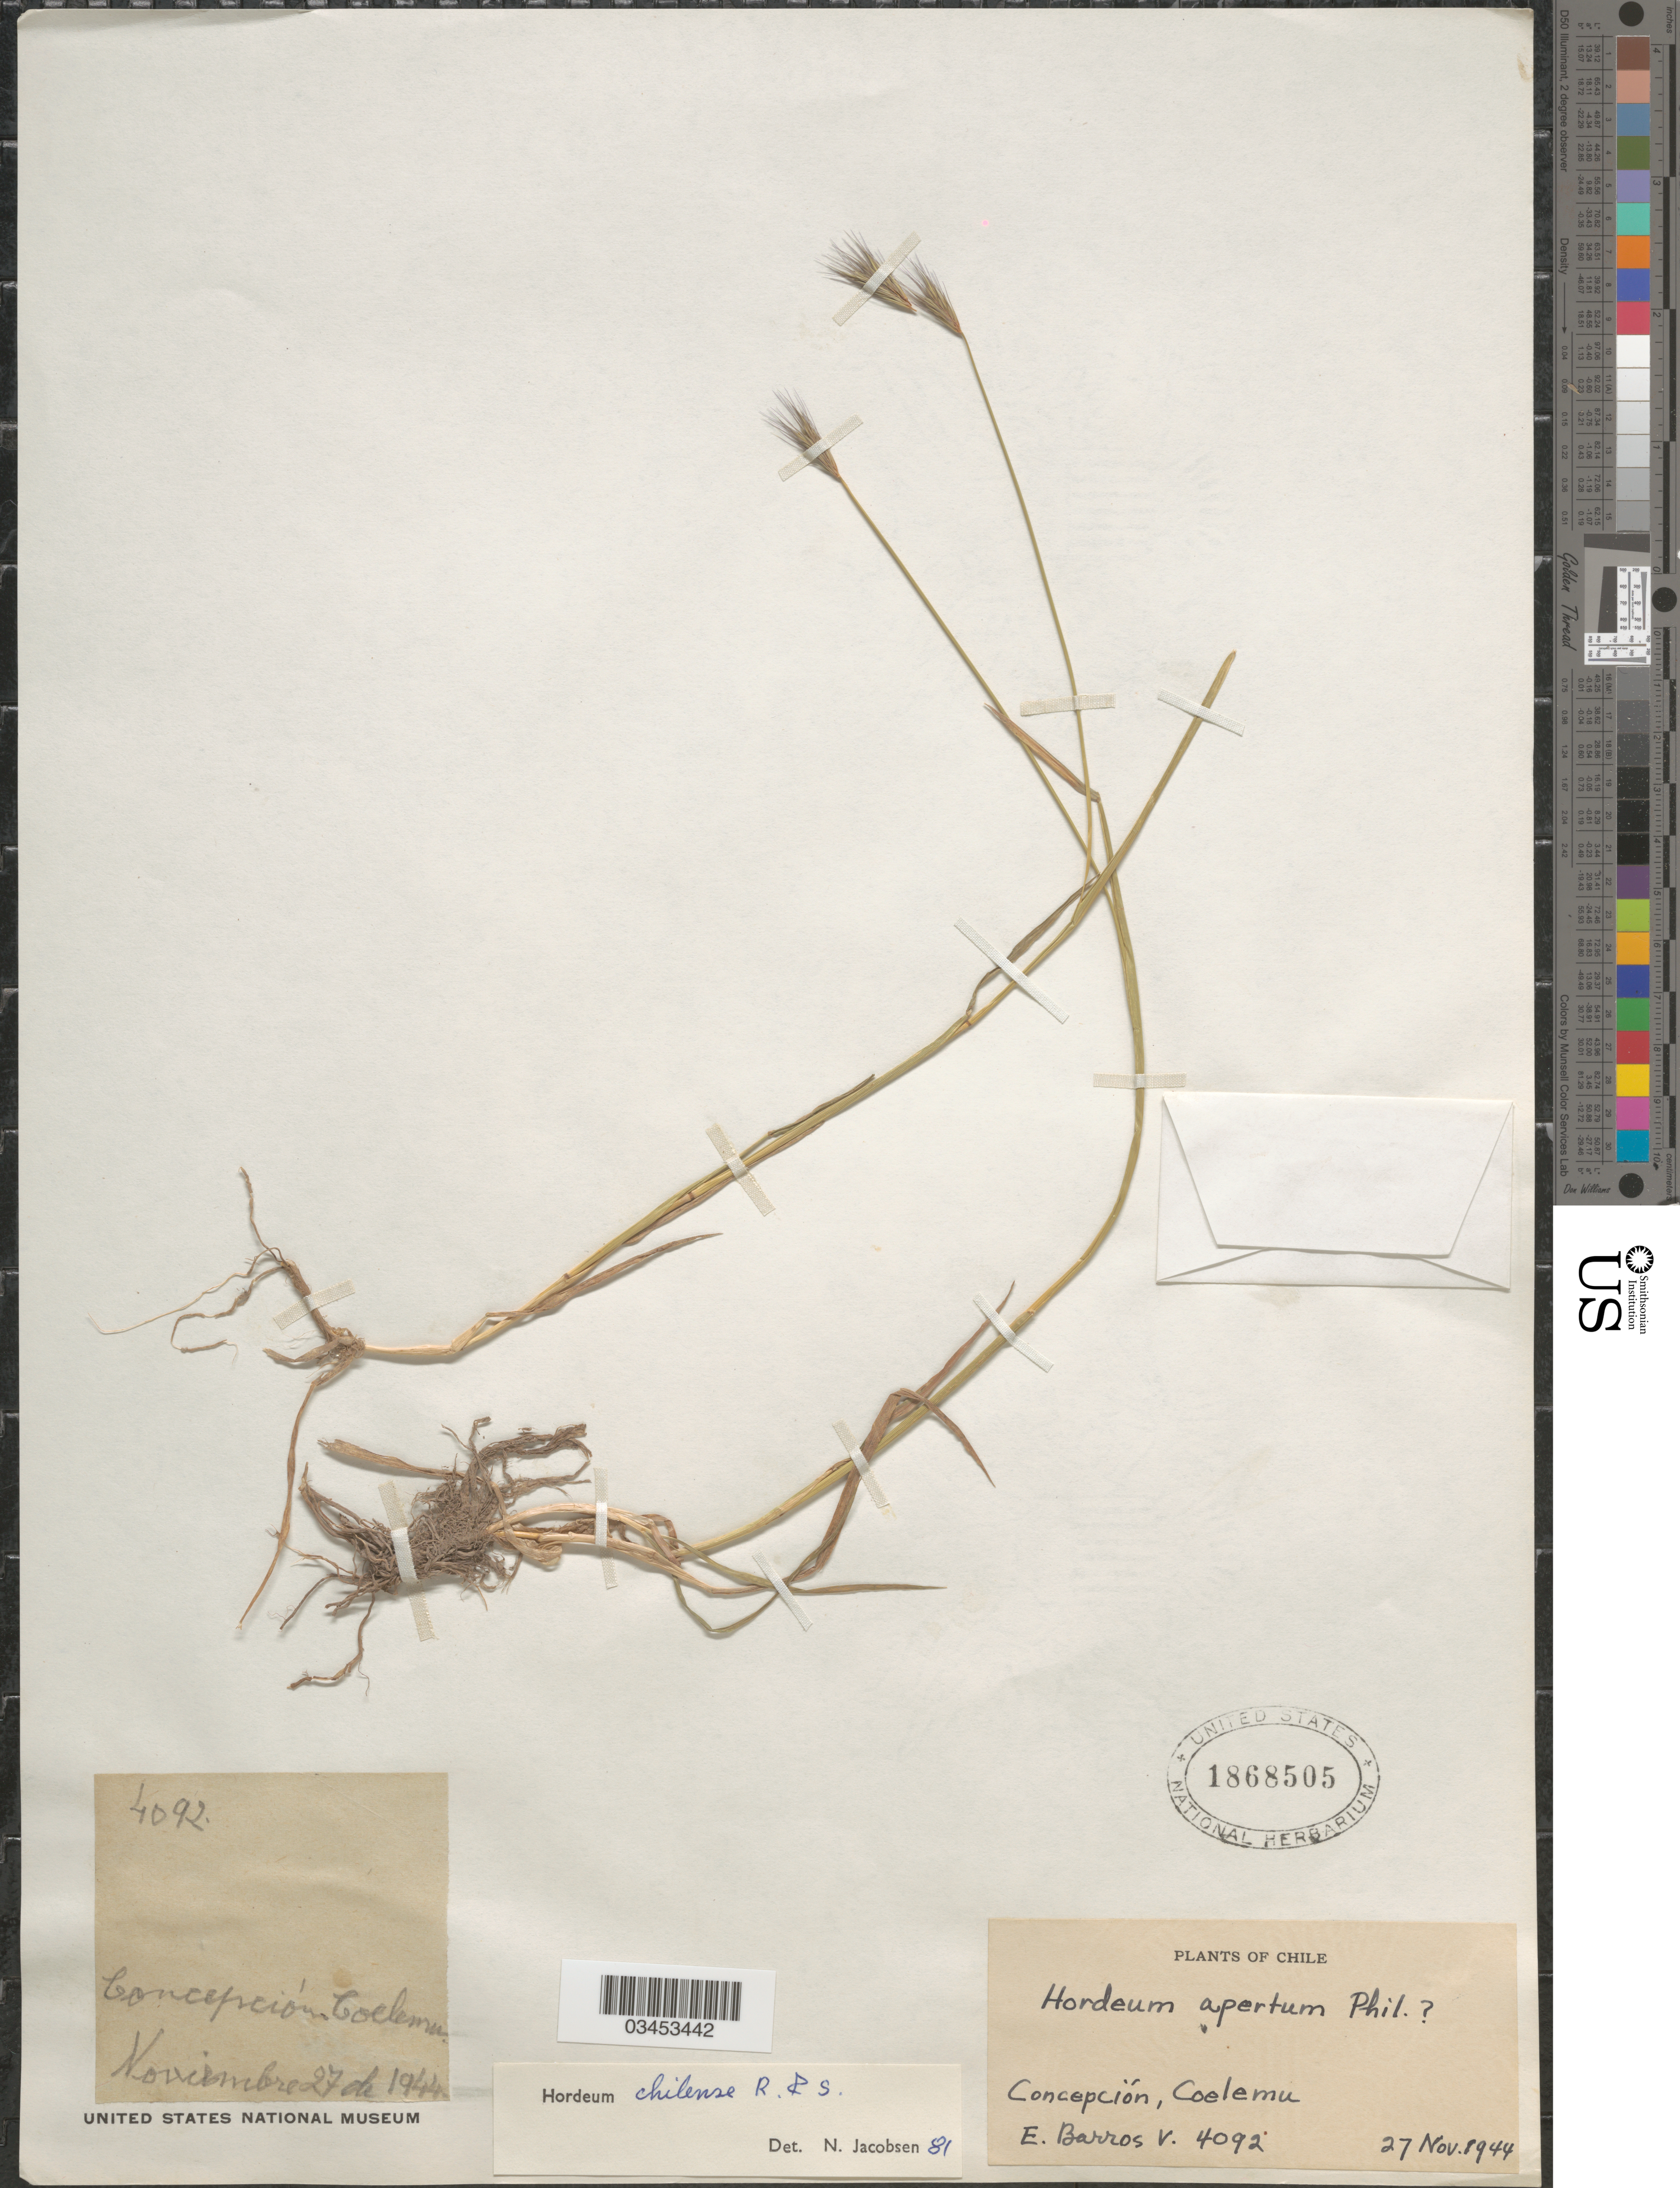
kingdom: Plantae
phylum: Tracheophyta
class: Liliopsida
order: Poales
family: Poaceae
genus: Hordeum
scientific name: Hordeum comosum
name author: J. Presl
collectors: E. Barros V.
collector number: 4092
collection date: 1944-11-27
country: Chile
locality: Concepción, Coelemu.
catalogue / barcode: US 1868505